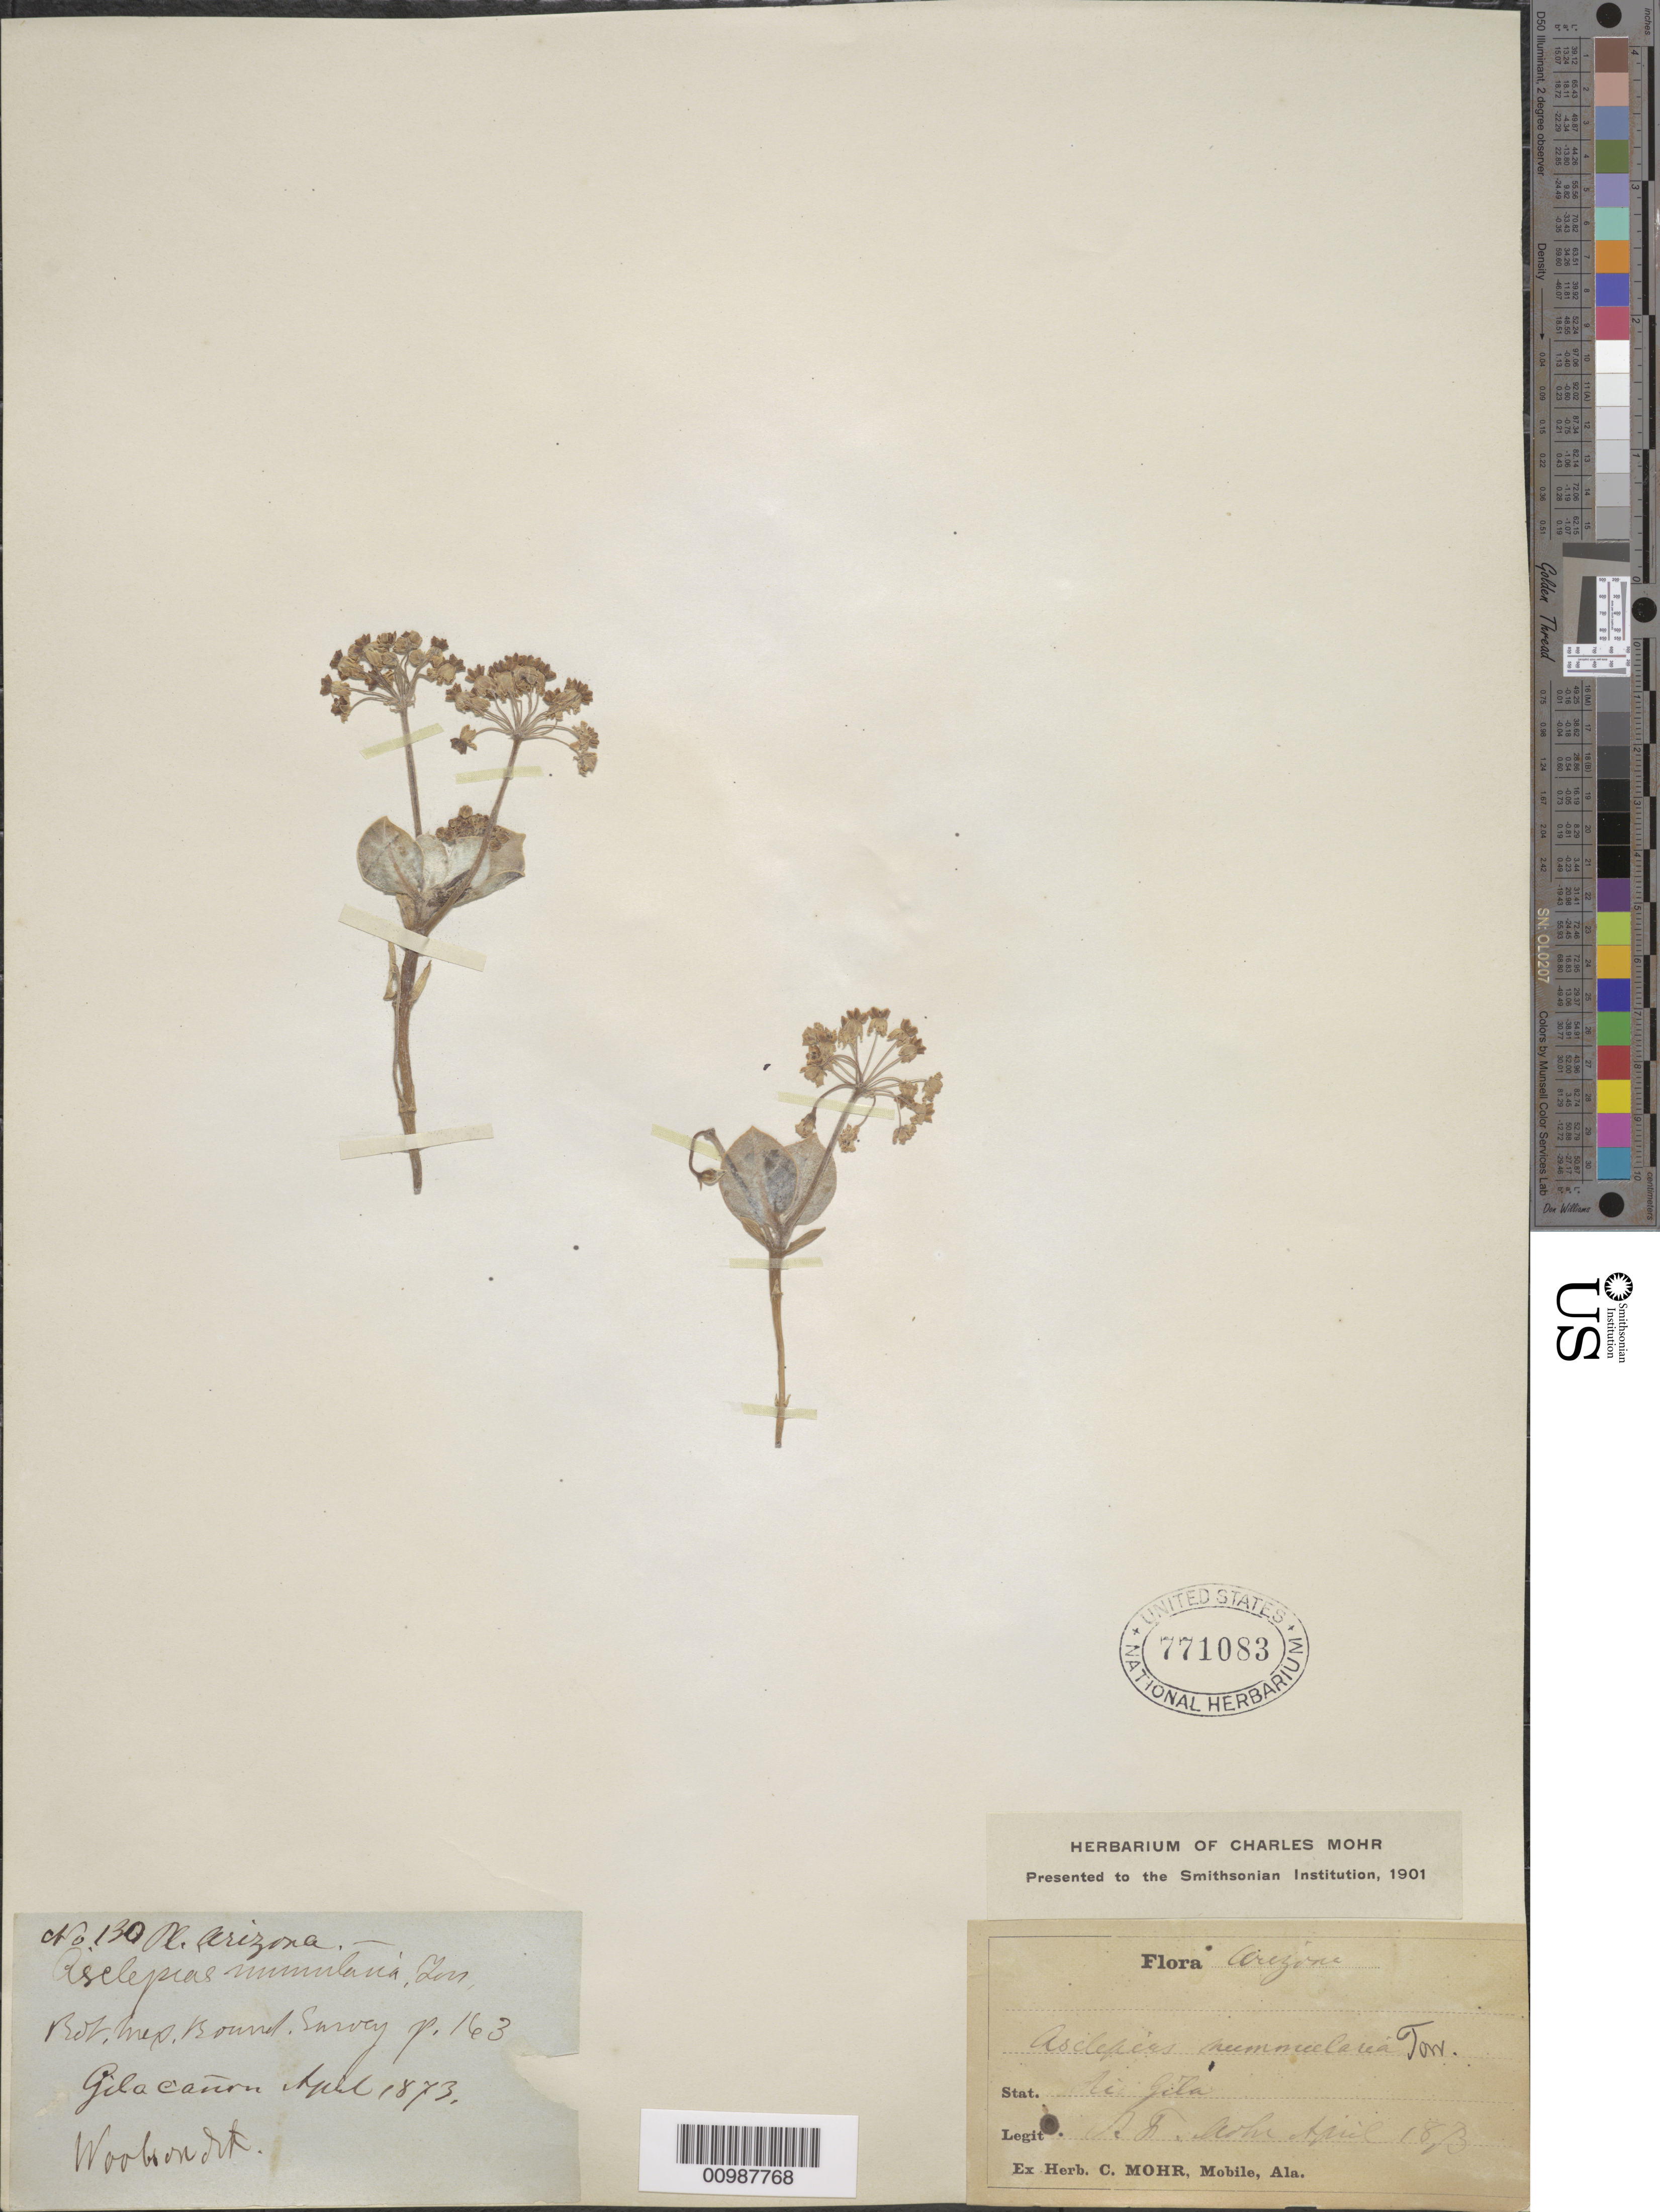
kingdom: Plantae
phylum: Tracheophyta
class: Magnoliopsida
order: Gentianales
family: Apocynaceae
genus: Asclepias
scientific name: Asclepias nummularia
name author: Torr.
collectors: C. T. Mohr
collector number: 130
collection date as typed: Apr 1873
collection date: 1873-04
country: United States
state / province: Arizona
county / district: Gila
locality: Gila Canyon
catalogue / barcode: US 771083